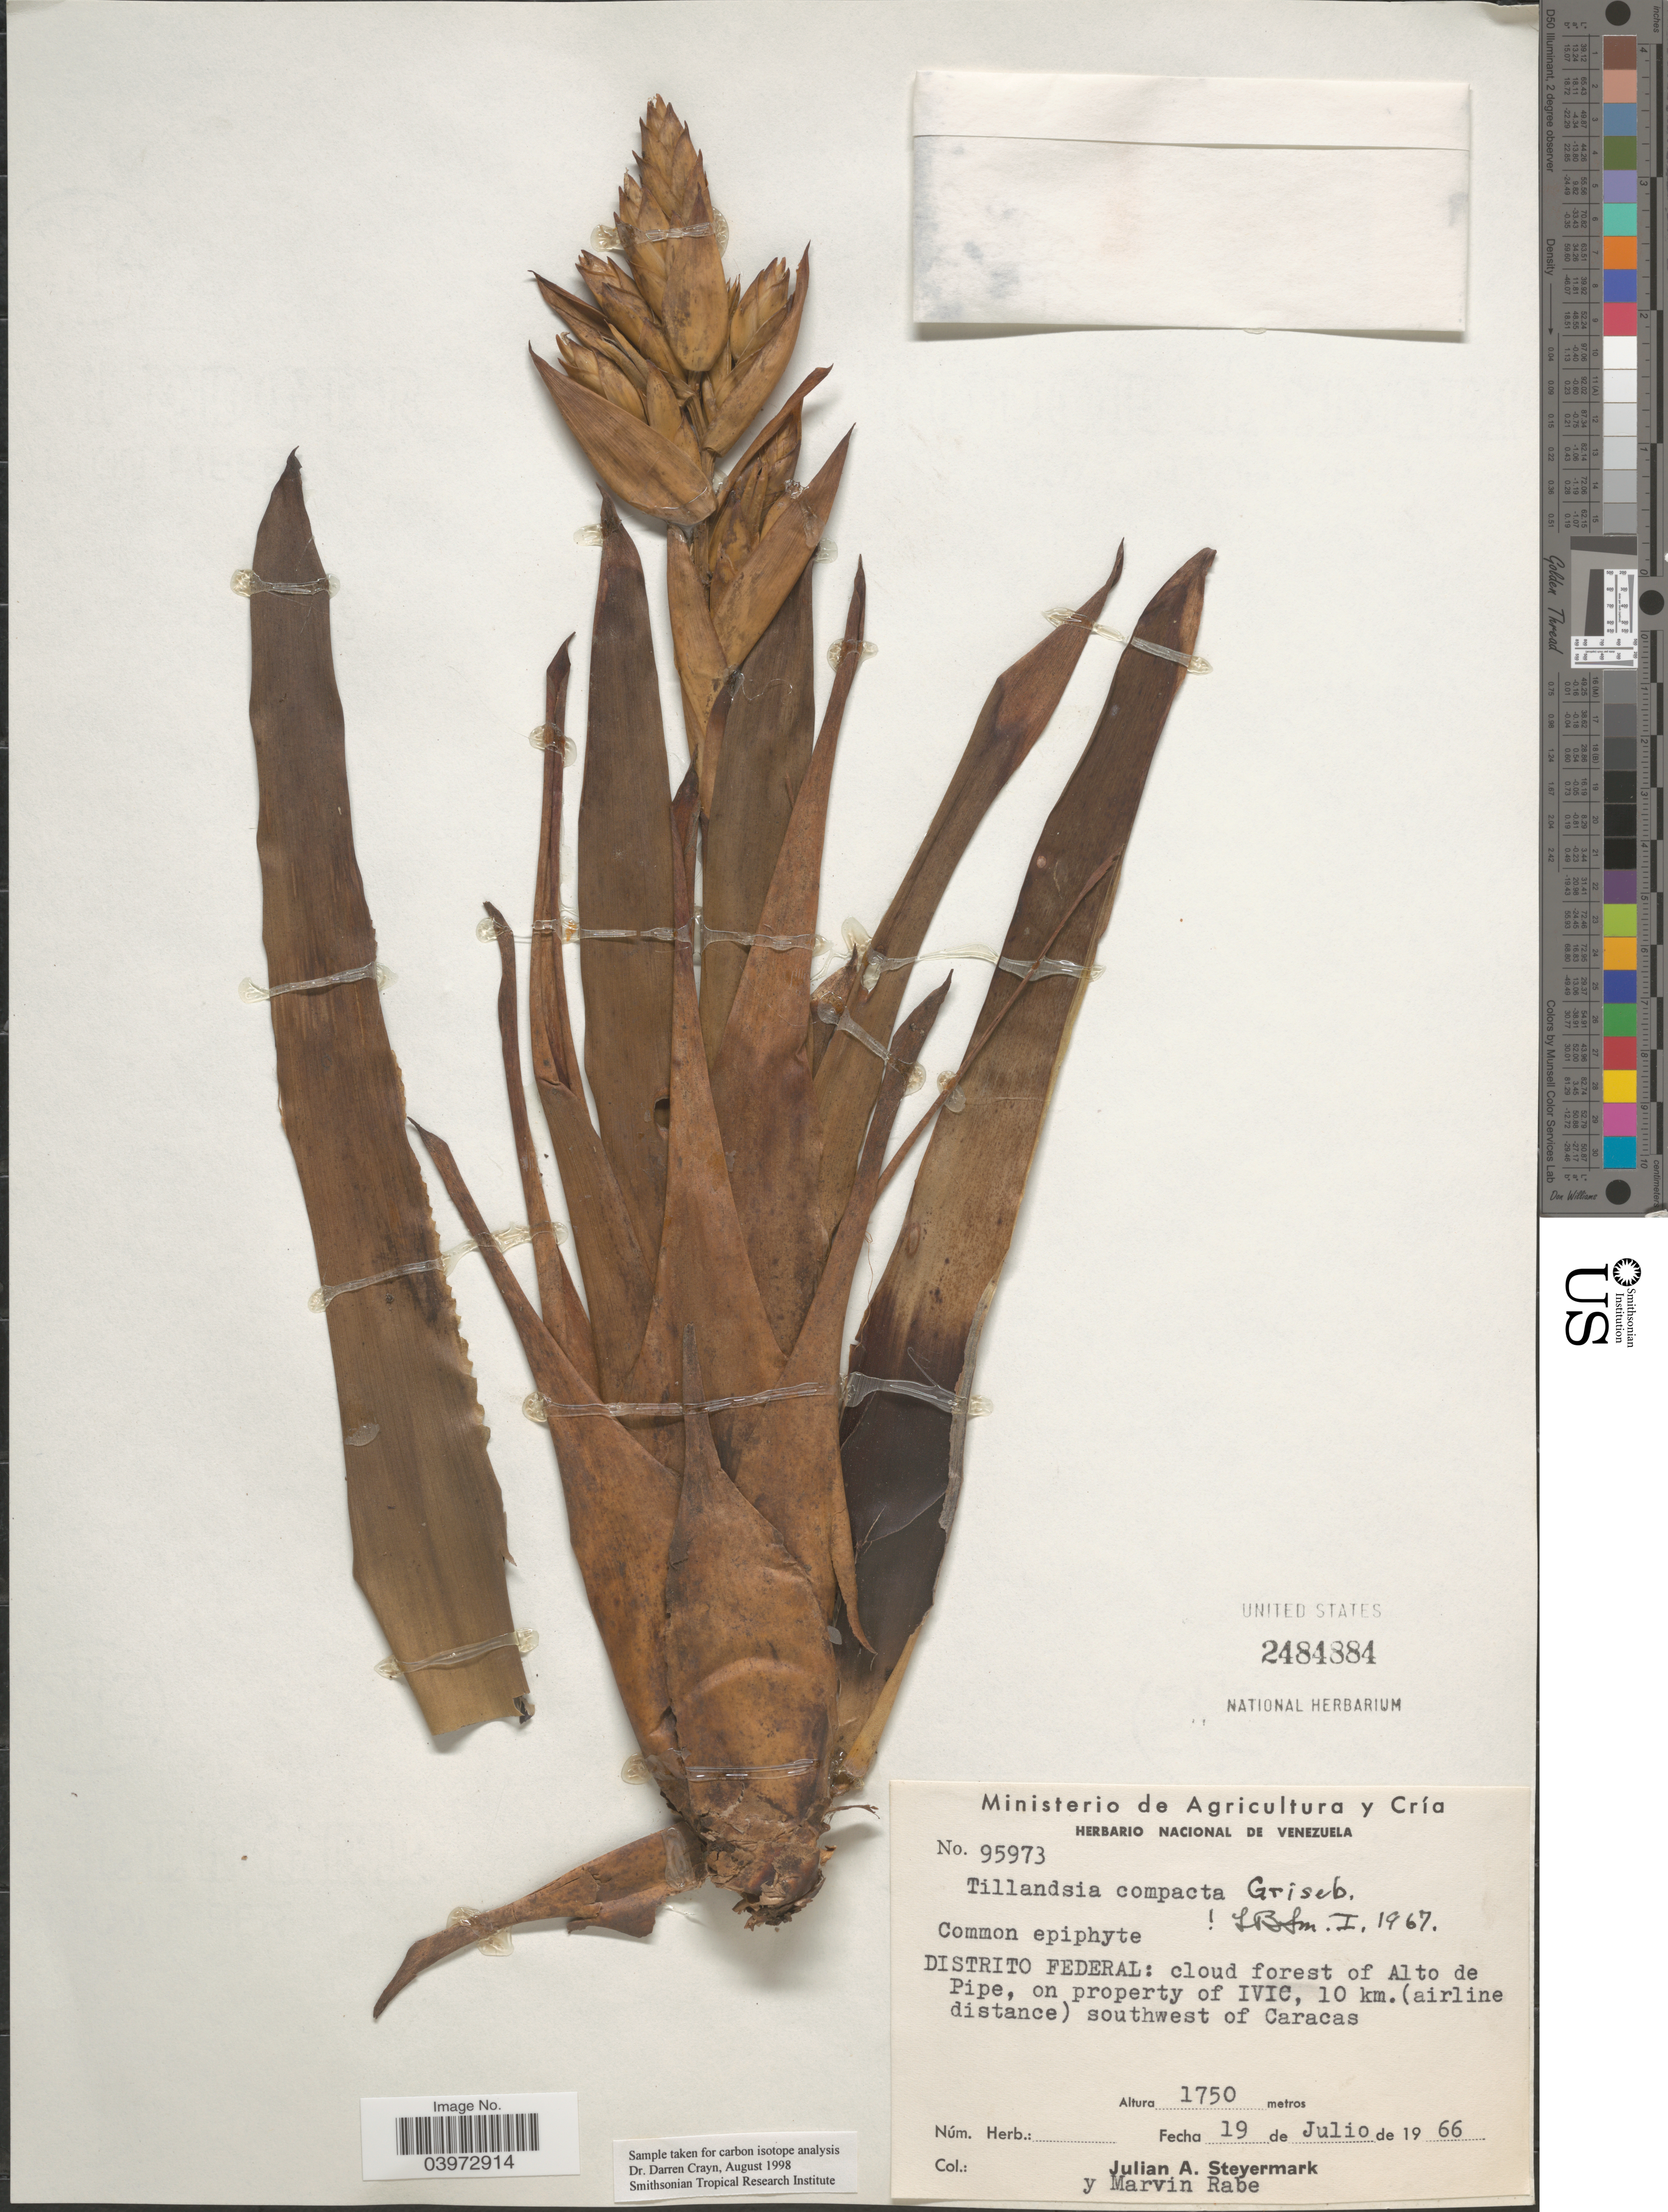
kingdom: Plantae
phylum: Tracheophyta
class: Liliopsida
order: Poales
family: Bromeliaceae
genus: Tillandsia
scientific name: Tillandsia compacta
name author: Griseb.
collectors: J. Steyermark & M. Rabe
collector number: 95973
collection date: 1966-07-19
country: Venezuela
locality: Distrito Federal: cloud forest of Alto de Pipe, on property of IVIC, 10 km. (airline distance) southwest of Caracas.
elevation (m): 1750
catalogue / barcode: US 2484884